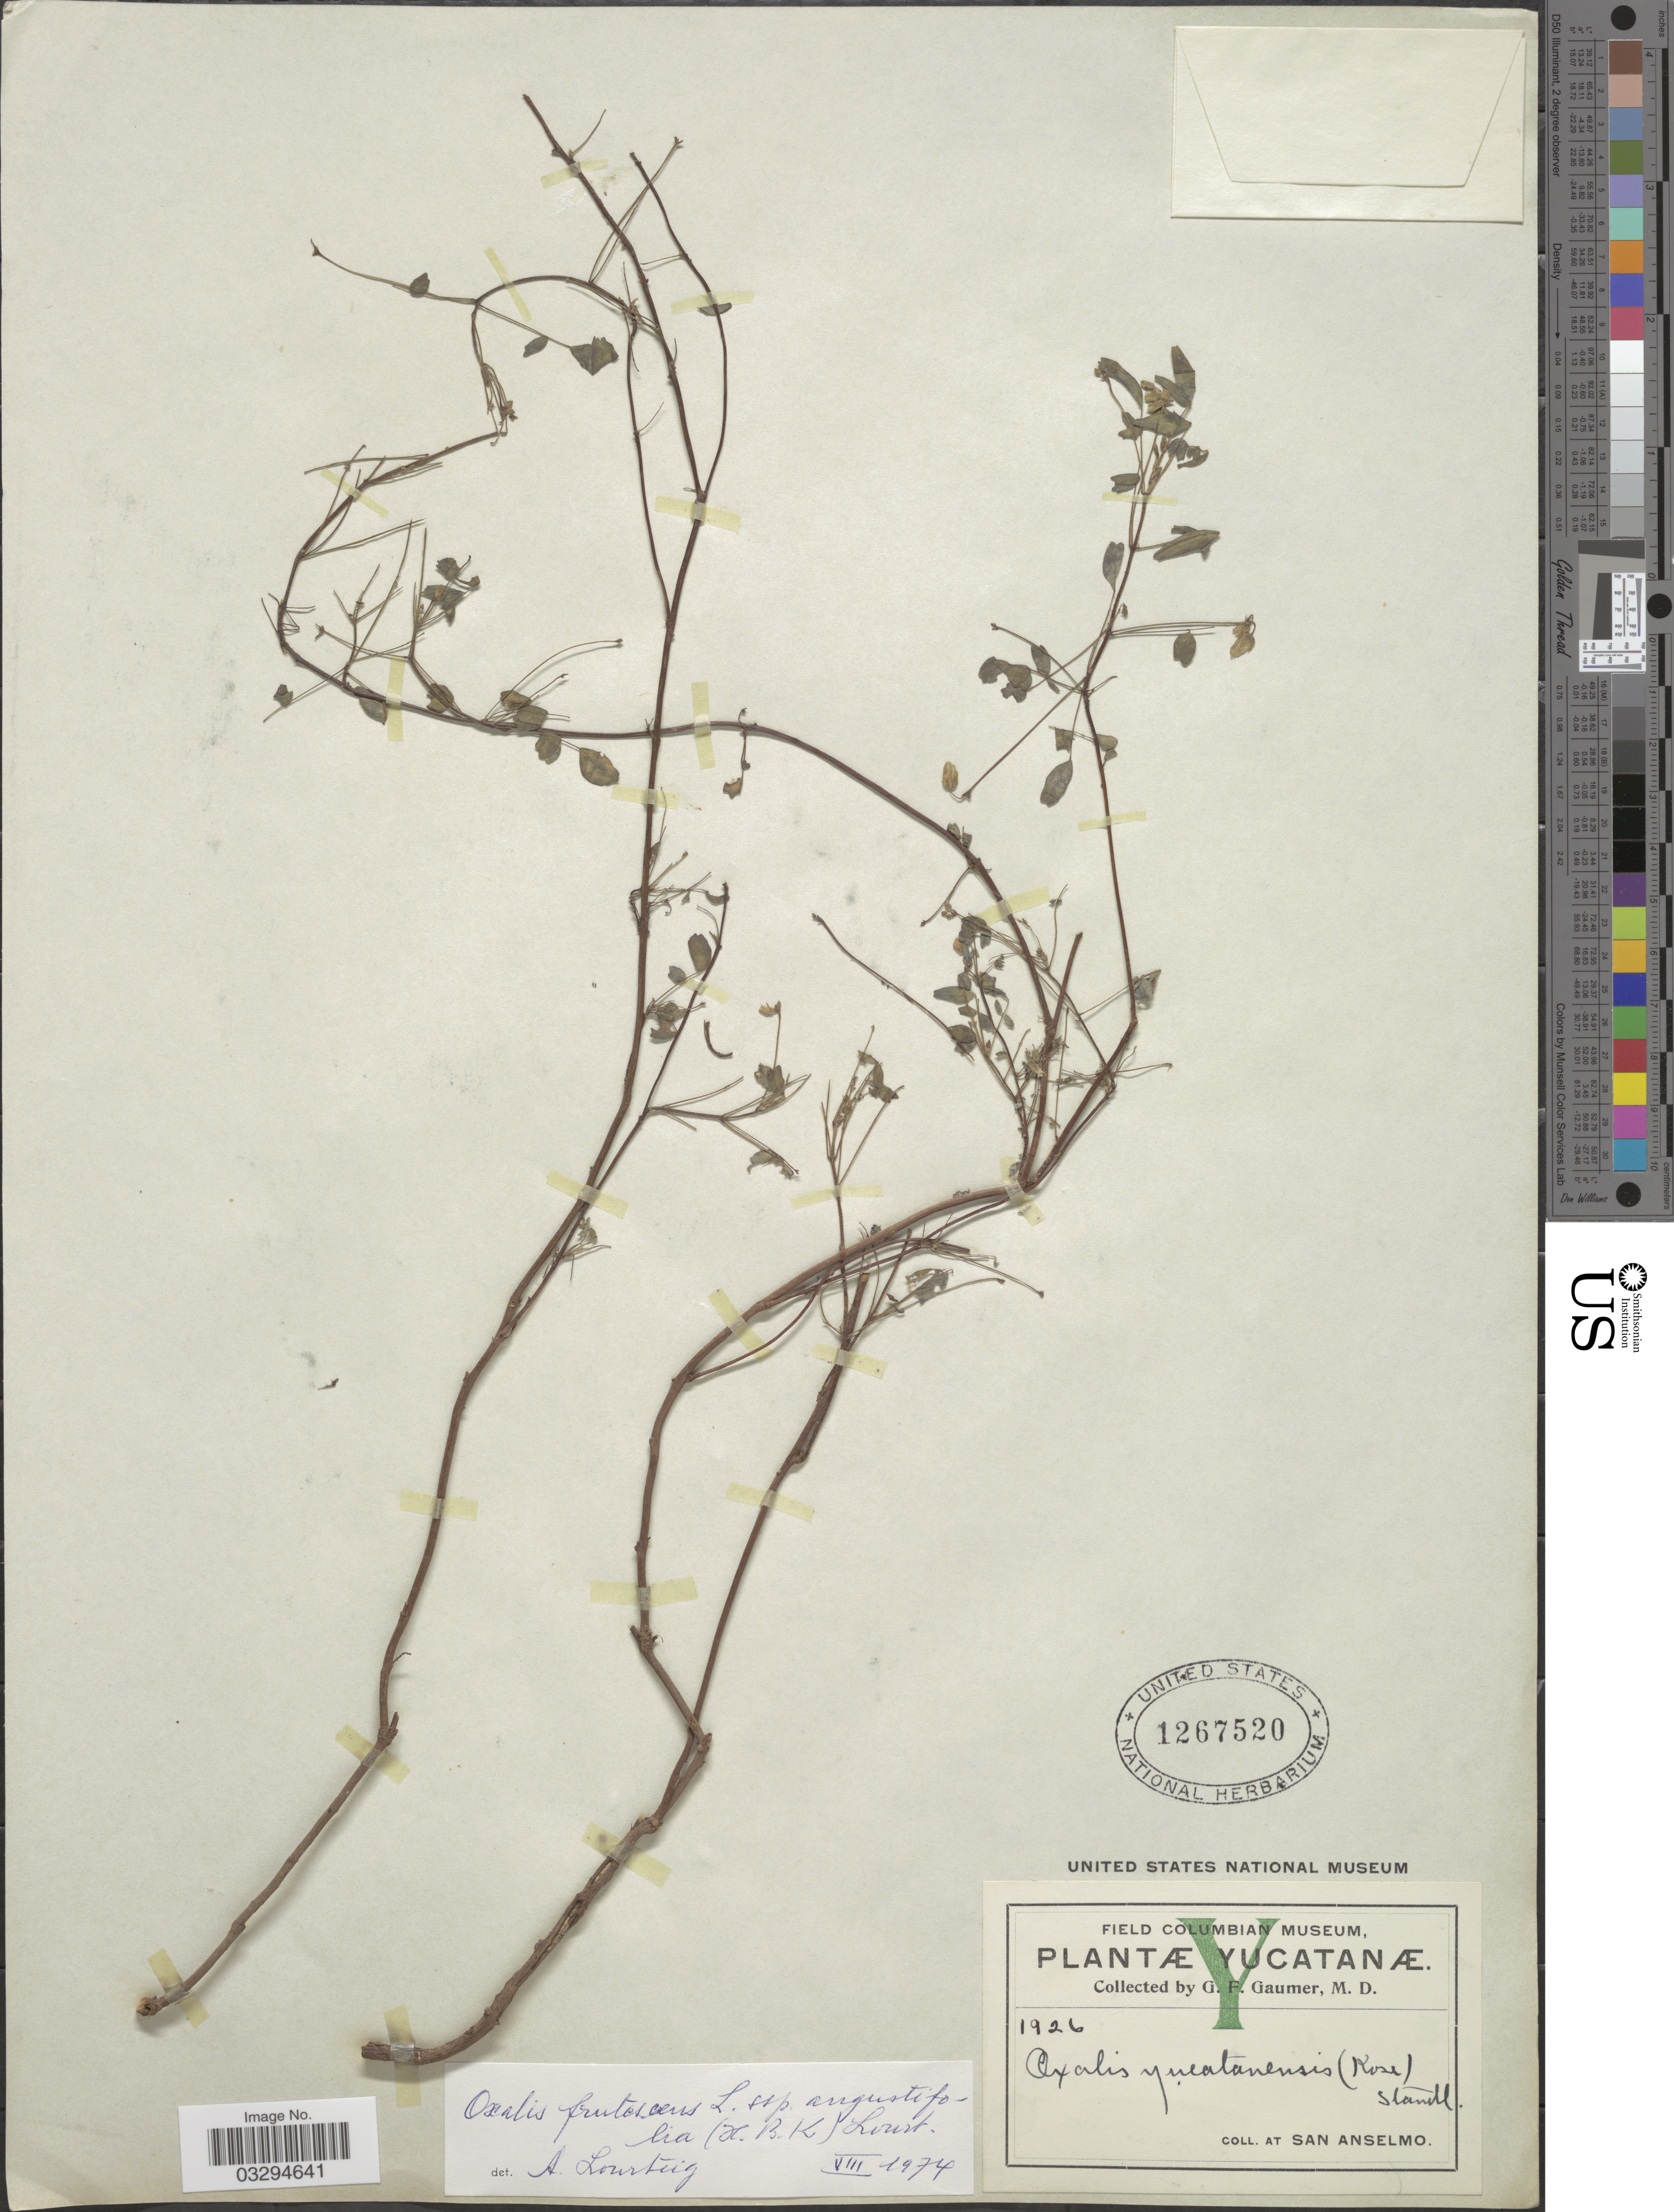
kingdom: Plantae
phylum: Tracheophyta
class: Magnoliopsida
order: Oxalidales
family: Oxalidaceae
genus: Oxalis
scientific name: Oxalis frutescens subsp. angustifolia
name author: (Kunth) Lourteig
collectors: G. F. Gaumer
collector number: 1926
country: Mexico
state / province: Yucatán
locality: At San Anselmo.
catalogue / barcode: US 1267520